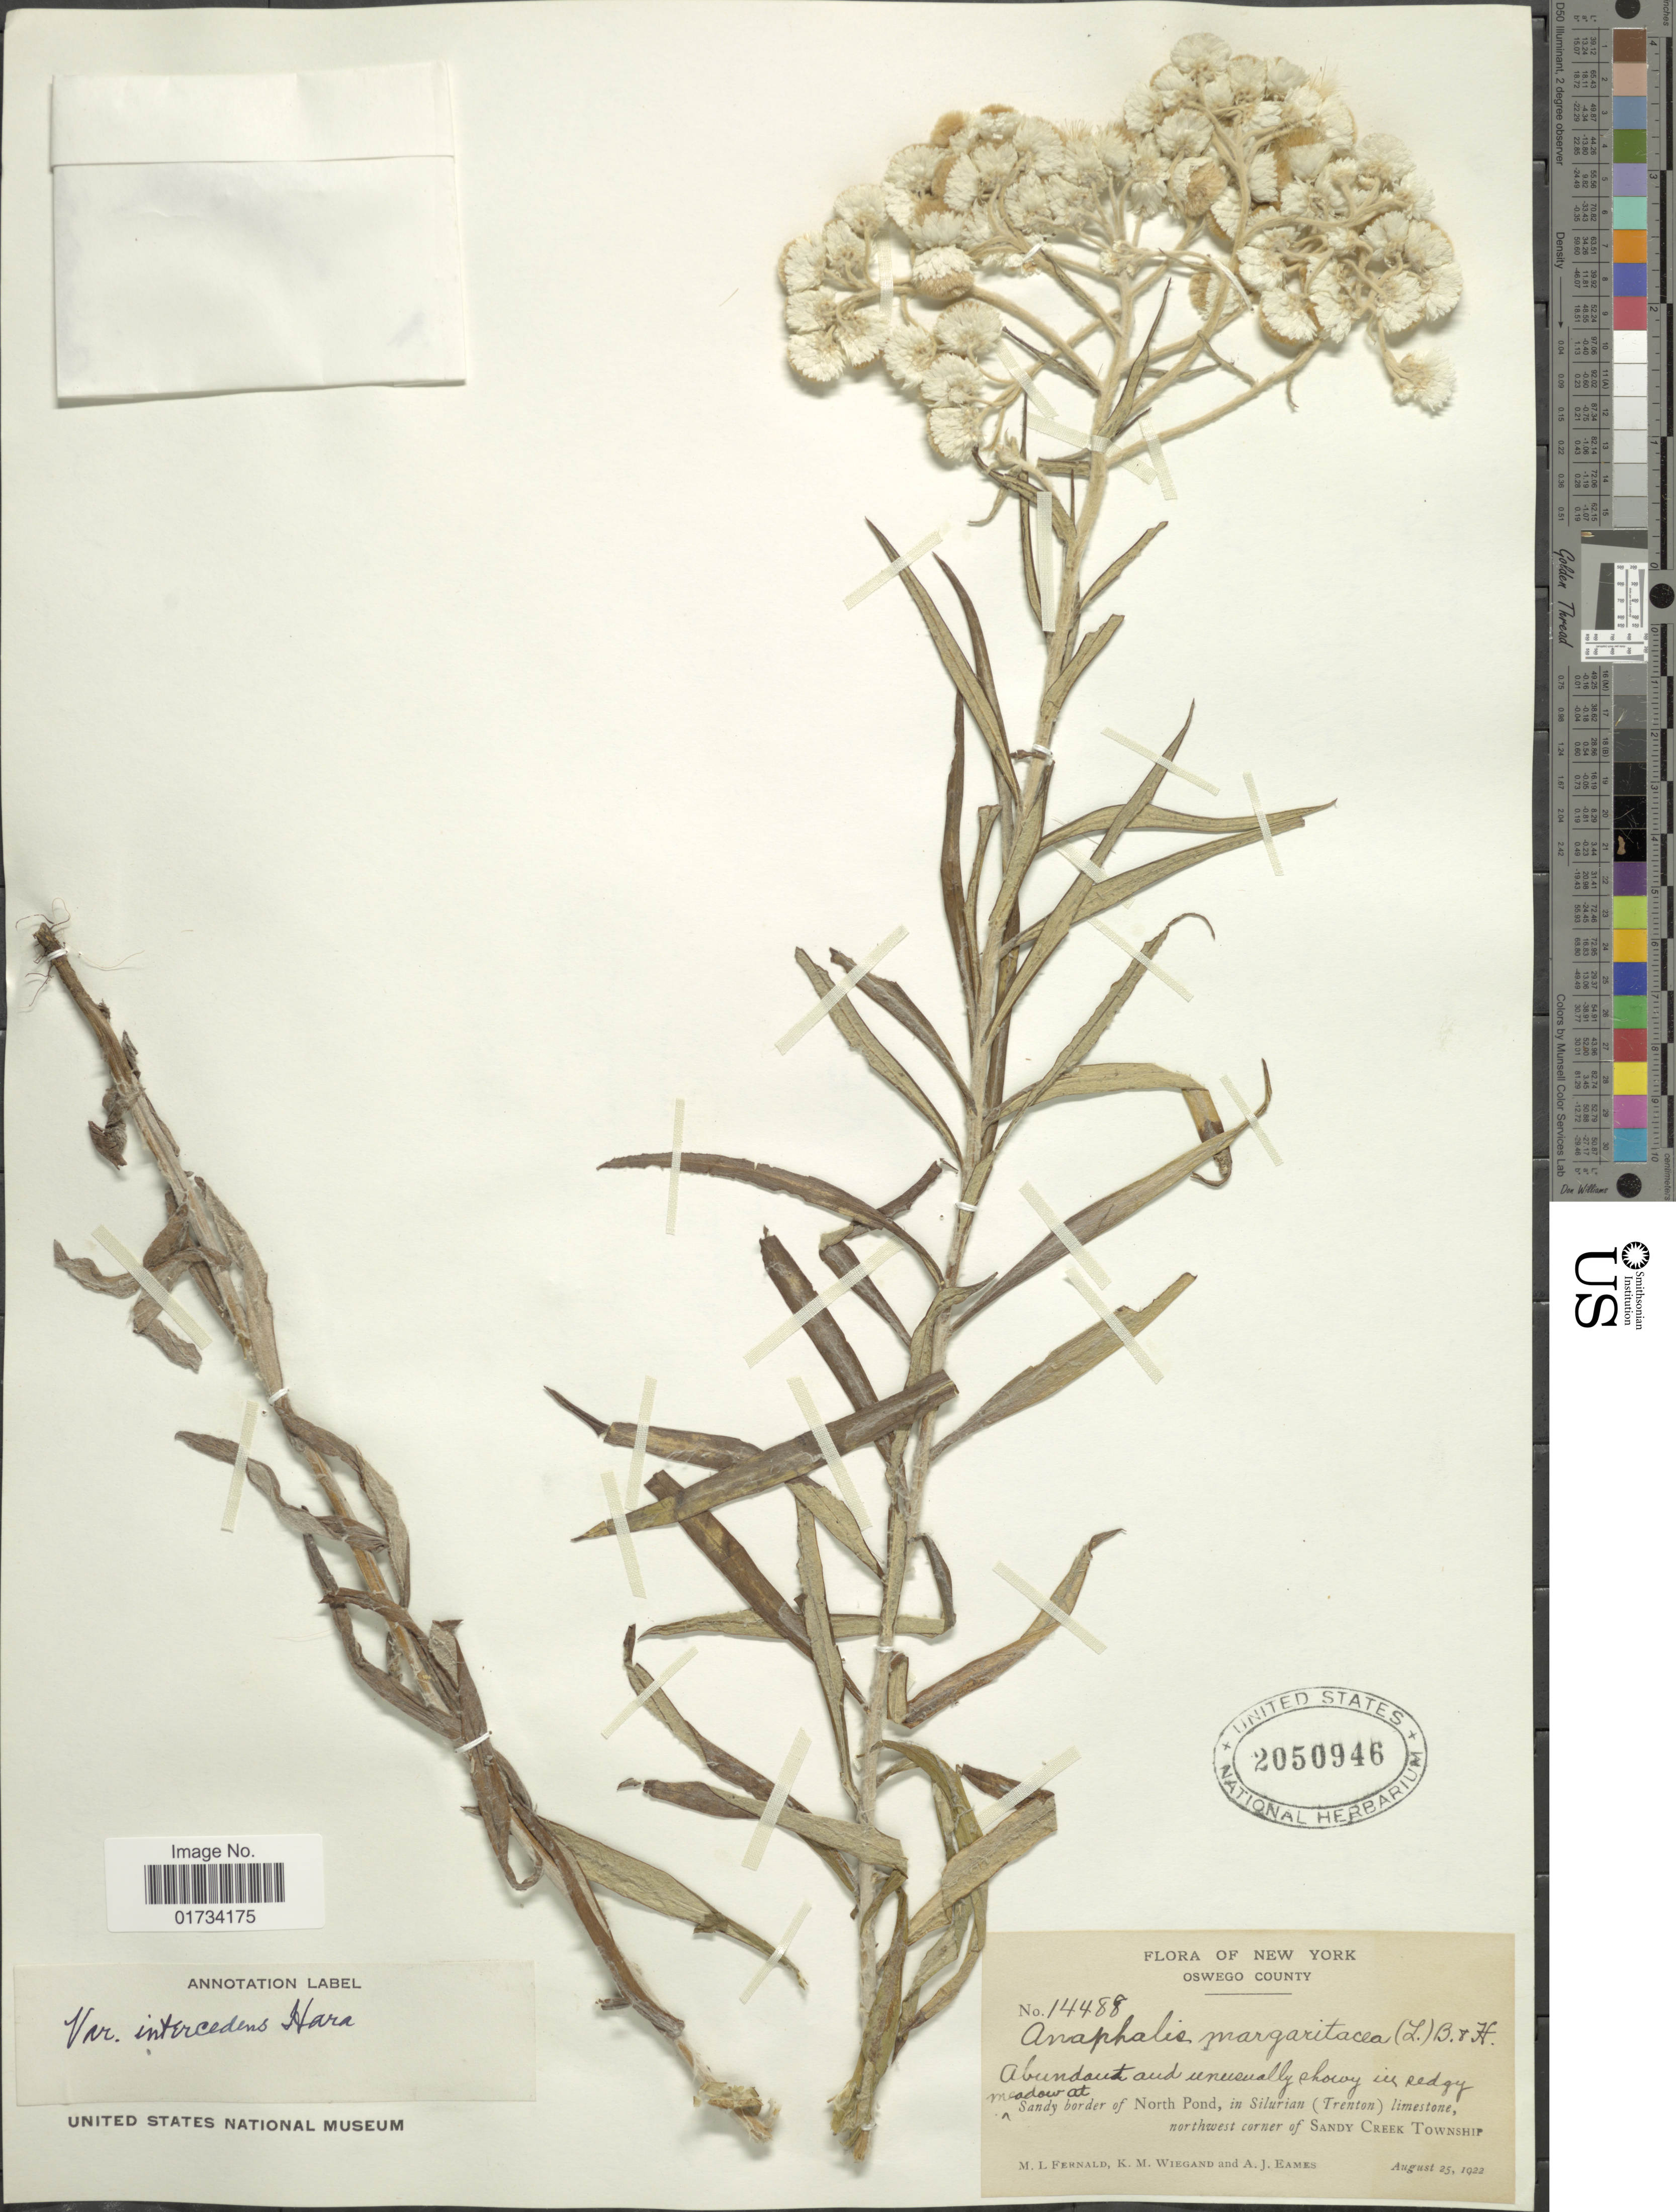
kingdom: Plantae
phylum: Tracheophyta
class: Magnoliopsida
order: Asterales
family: Asteraceae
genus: Anaphalis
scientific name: Anaphalis margaritacea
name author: (L.) Benth. & Hook. f.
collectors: M. L. Fernald, K. M. Wiegand & A. J. Eames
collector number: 14488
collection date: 1922-08-25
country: United States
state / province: New York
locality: Oswego County, abundant and unusually showy in sedgy meadow at Sandy border of North Pond, in Silurian (Trenton) limestone, northwest corner of Sandy Creek Township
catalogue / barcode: US 2050946